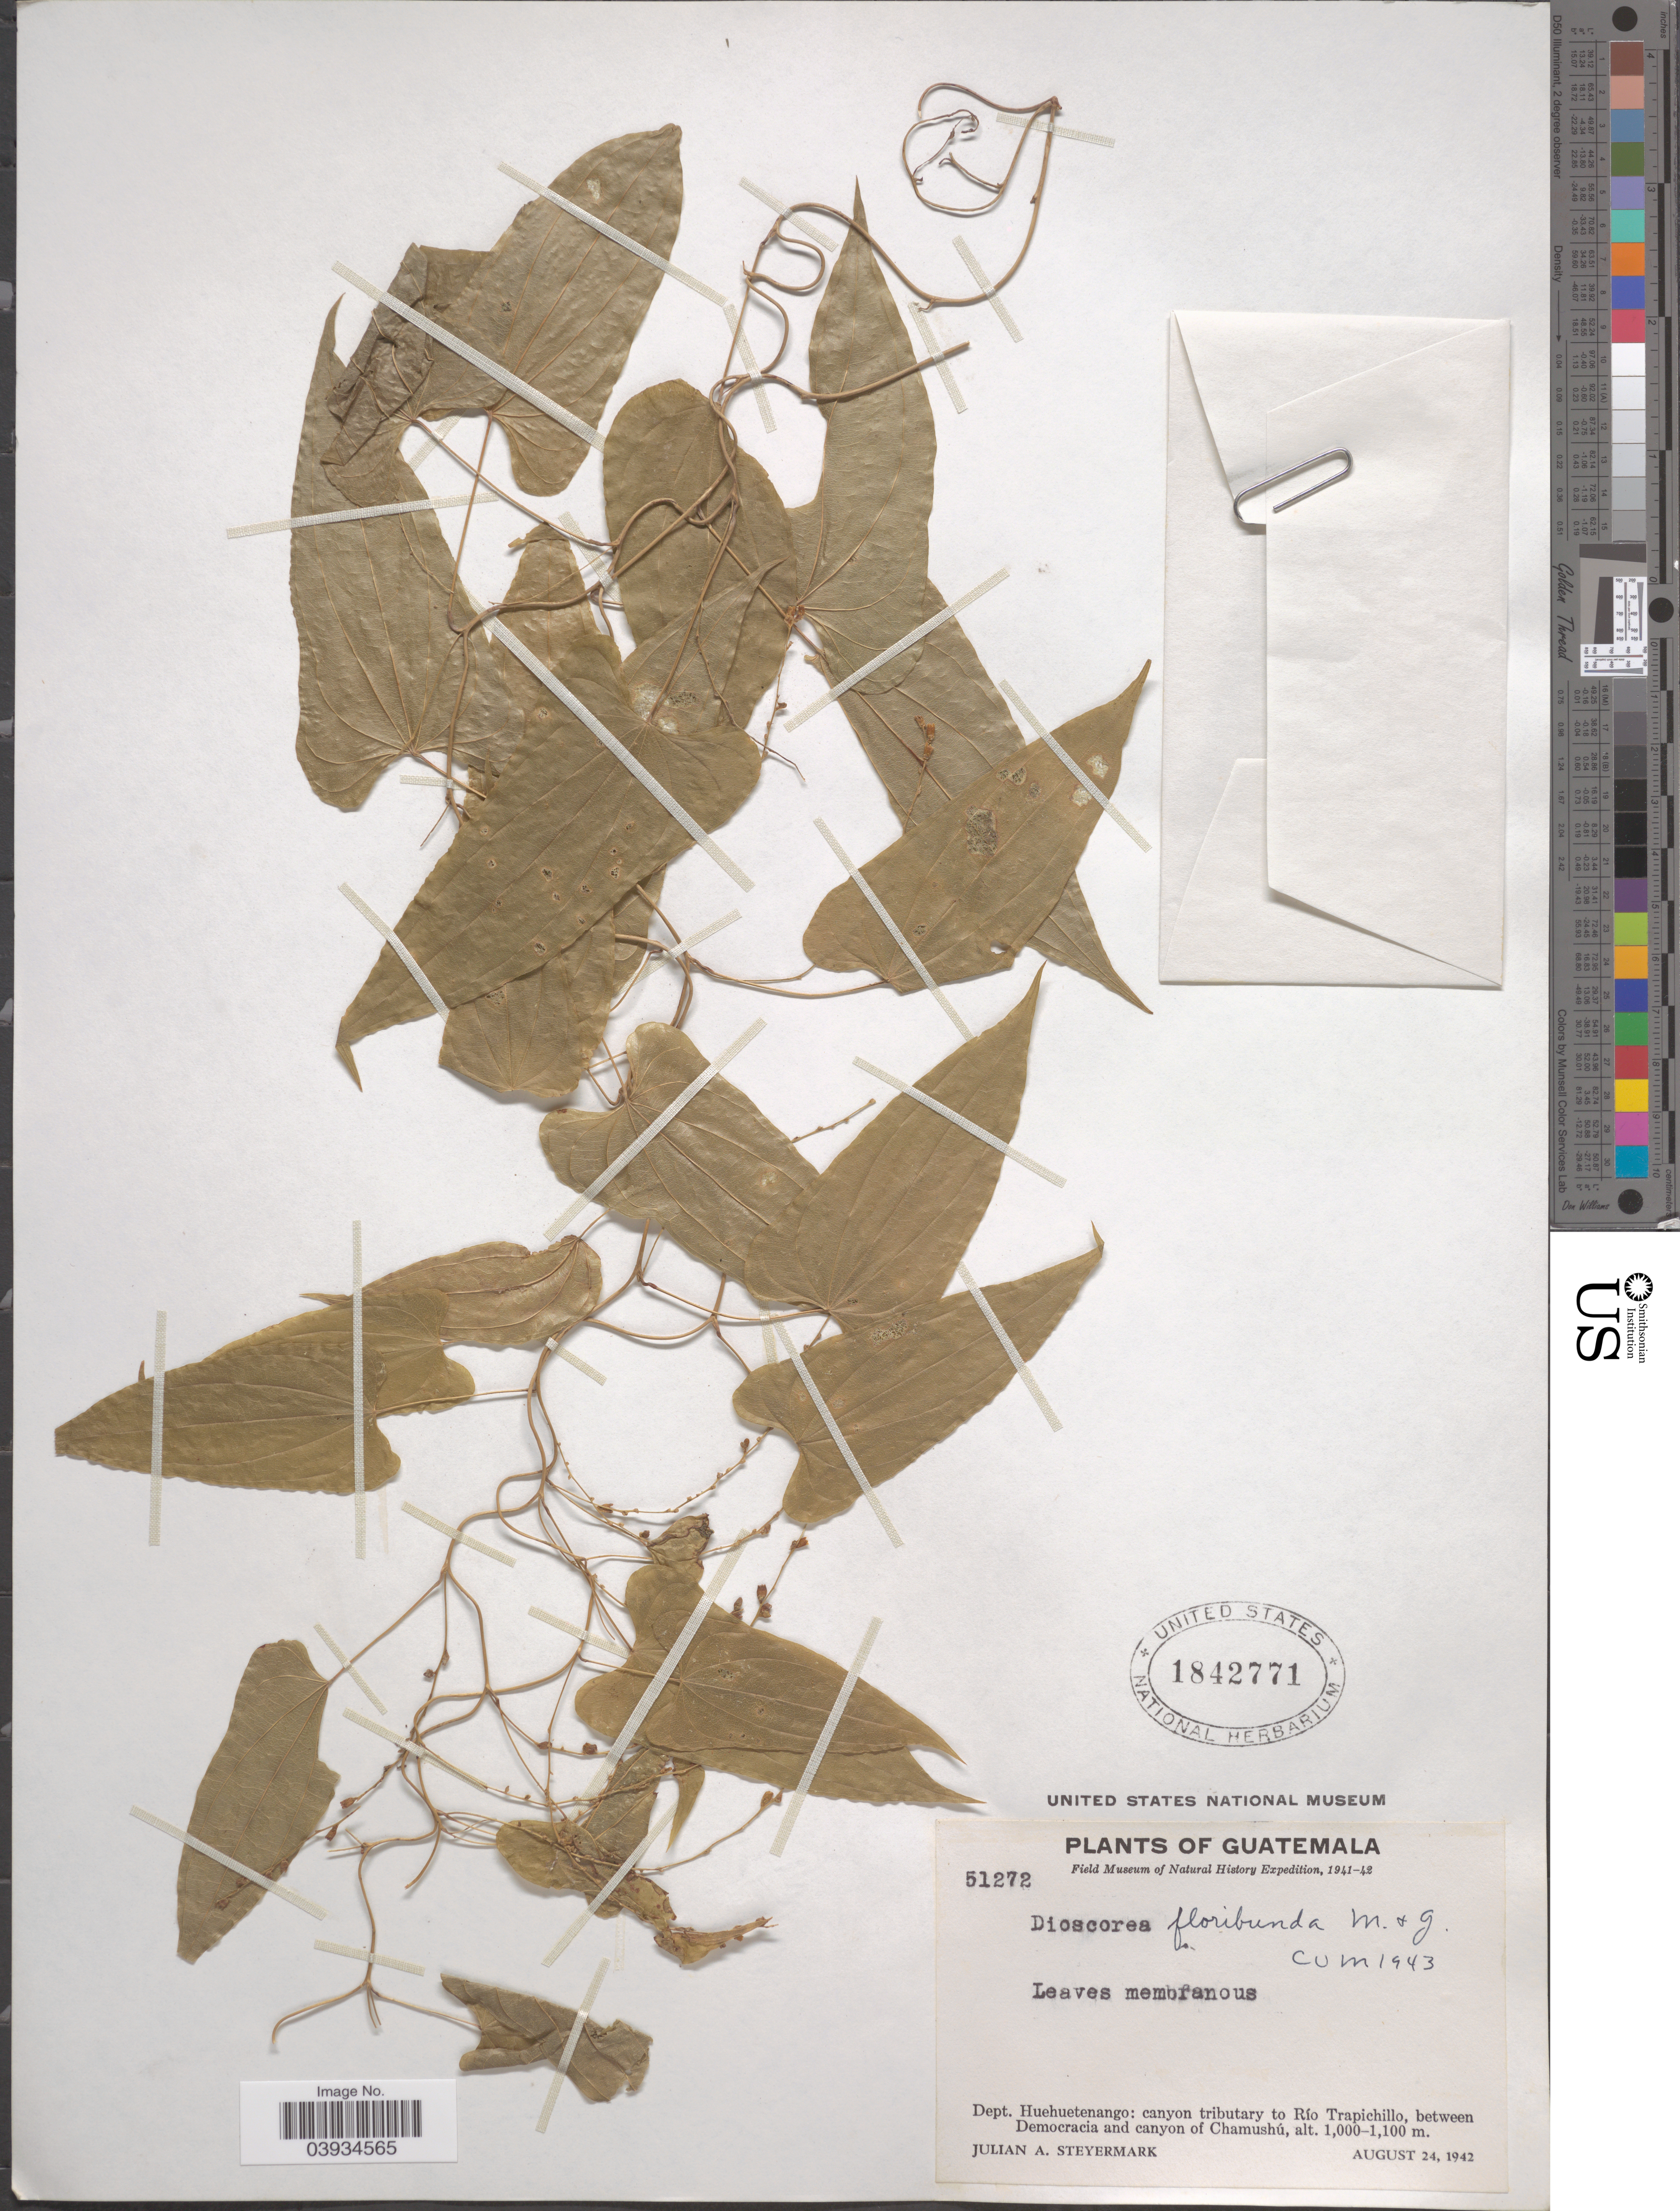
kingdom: Plantae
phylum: Tracheophyta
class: Liliopsida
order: Dioscoreales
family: Dioscoreaceae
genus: Dioscorea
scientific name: Dioscorea floribunda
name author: M. Martens & Galeotti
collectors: J. Steyermark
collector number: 51272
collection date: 1942-08-24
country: Guatemala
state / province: Huehuetenango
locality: Dept. Huehuetenango: canyon tributary to Río Trapichillo, between Democracia and canyon of Chamushú.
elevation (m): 1000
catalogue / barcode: US 1842771